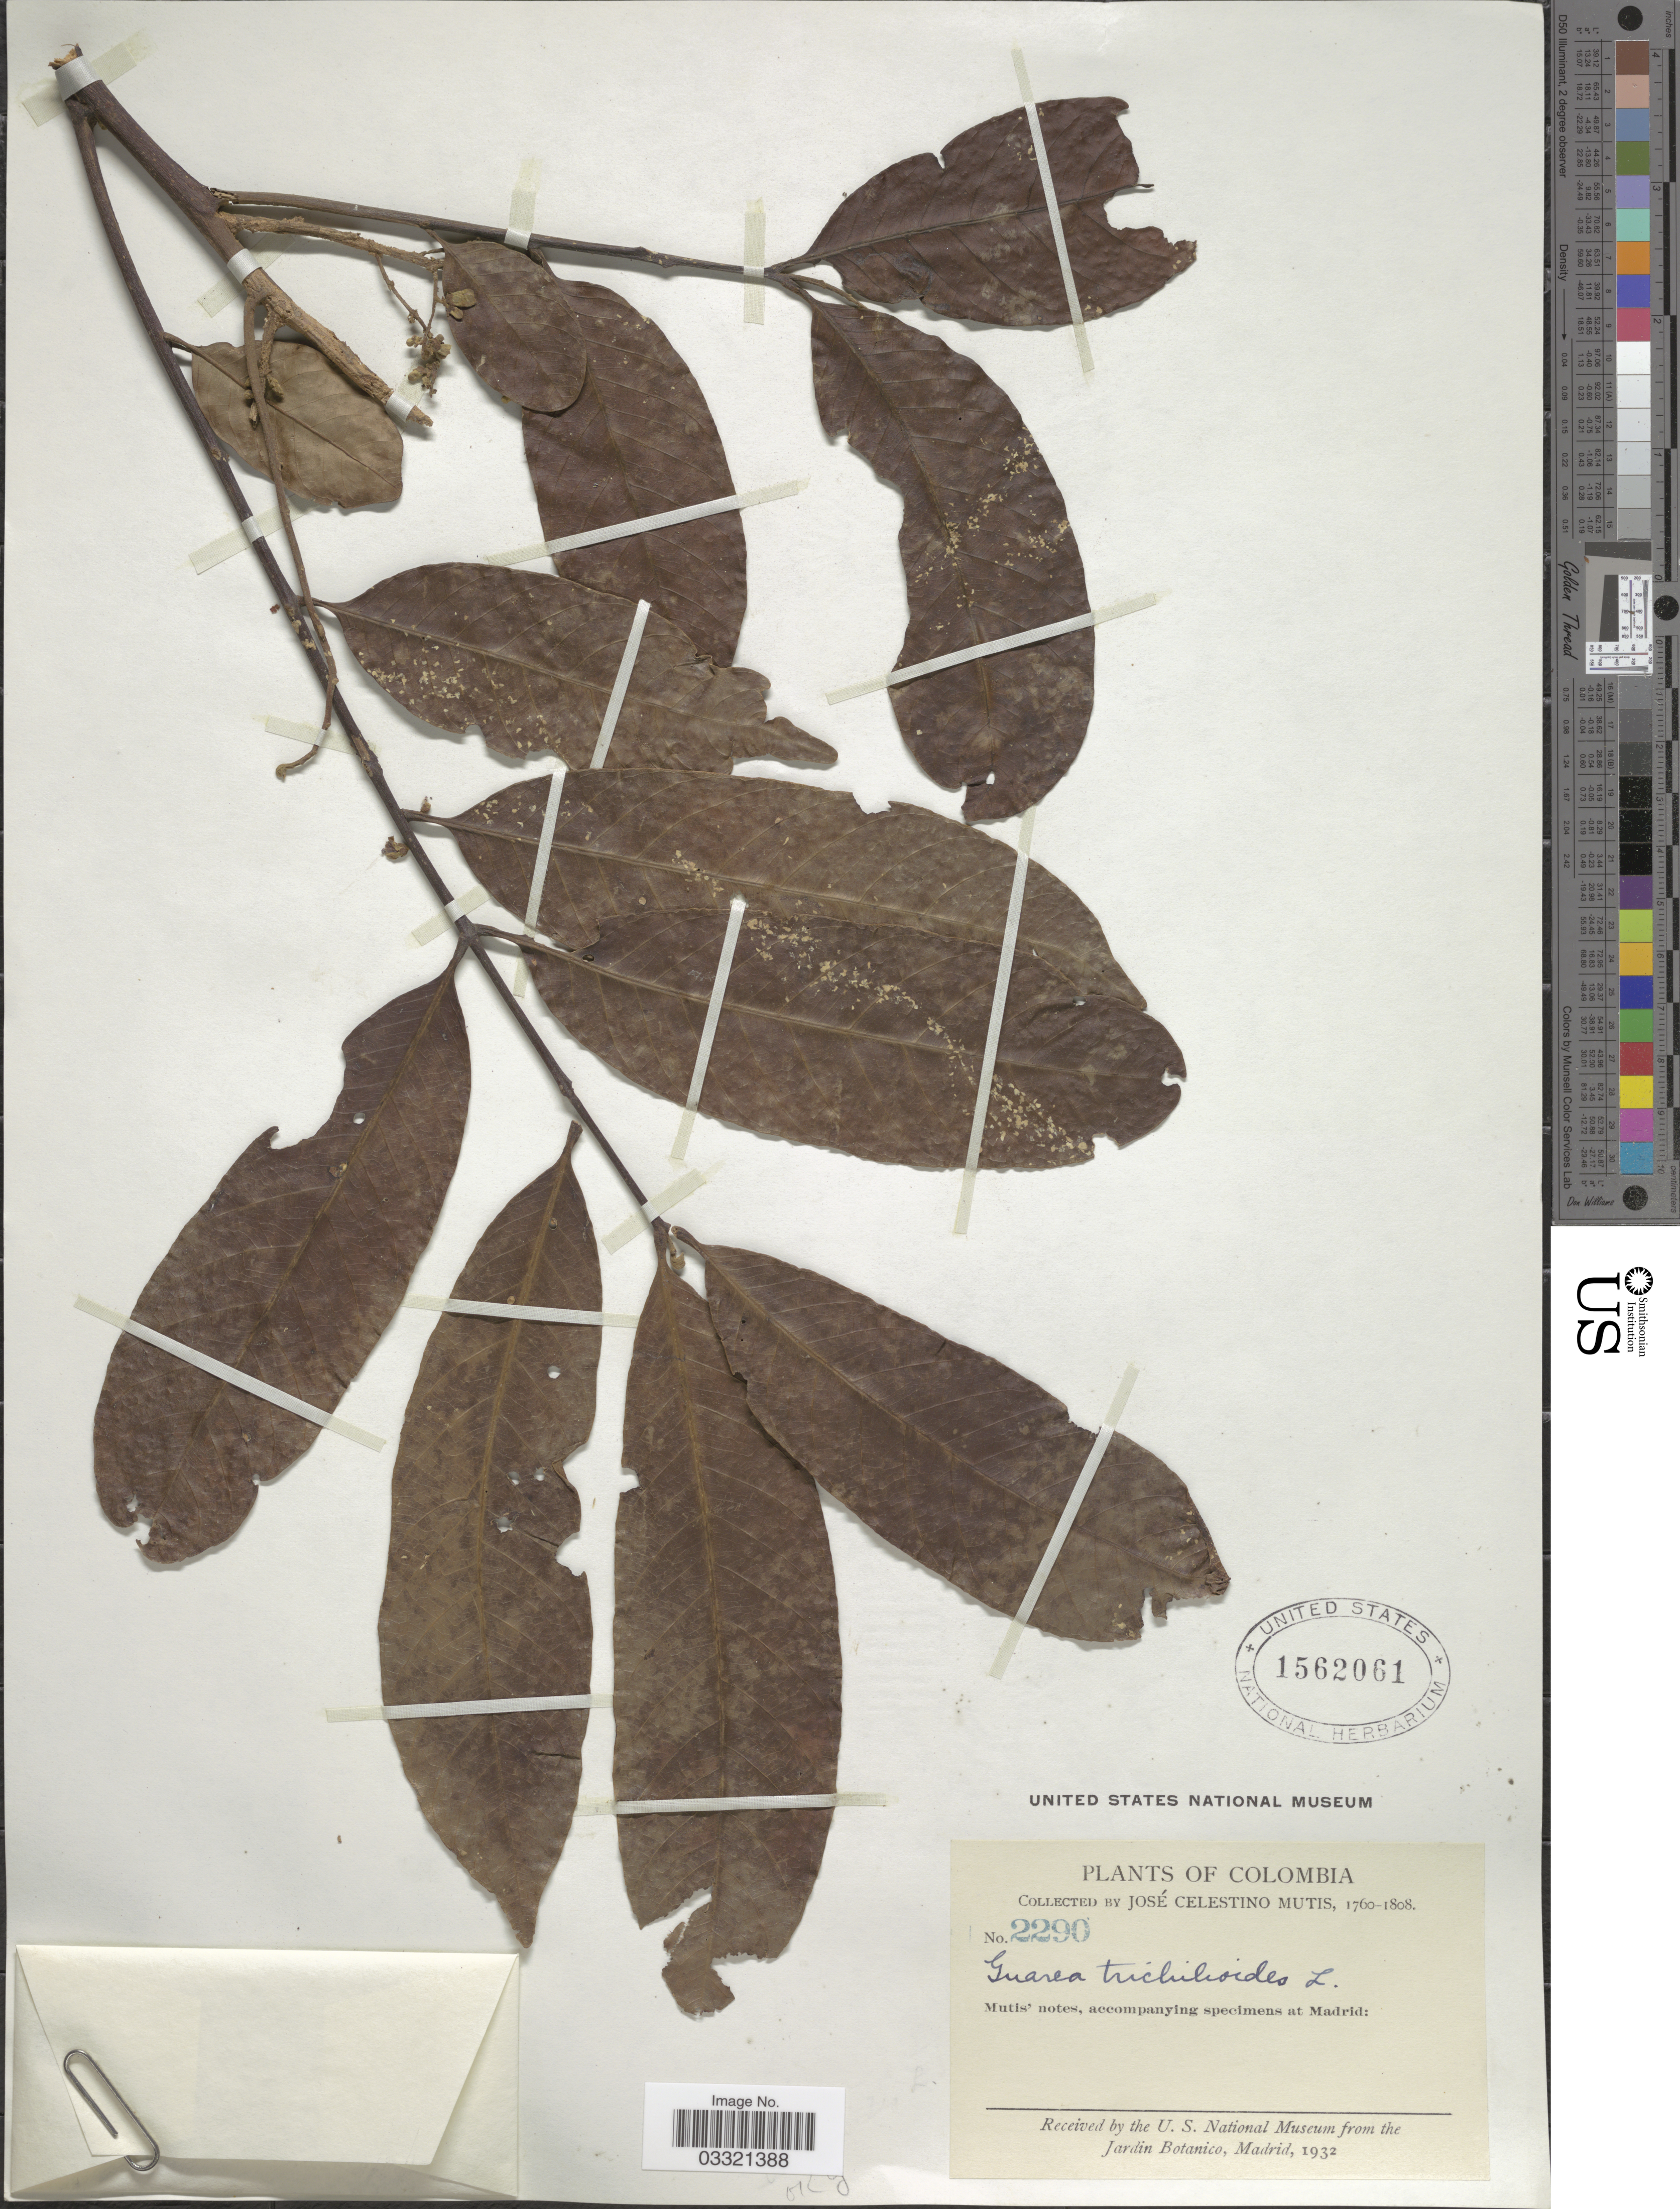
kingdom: Plantae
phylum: Tracheophyta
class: Magnoliopsida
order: Sapindales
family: Meliaceae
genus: Guarea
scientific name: Guarea guidonia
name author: (L.) Sleumer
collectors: J. C. B. Mutis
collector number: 2290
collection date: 1760/1808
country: Colombia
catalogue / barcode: US 1562061